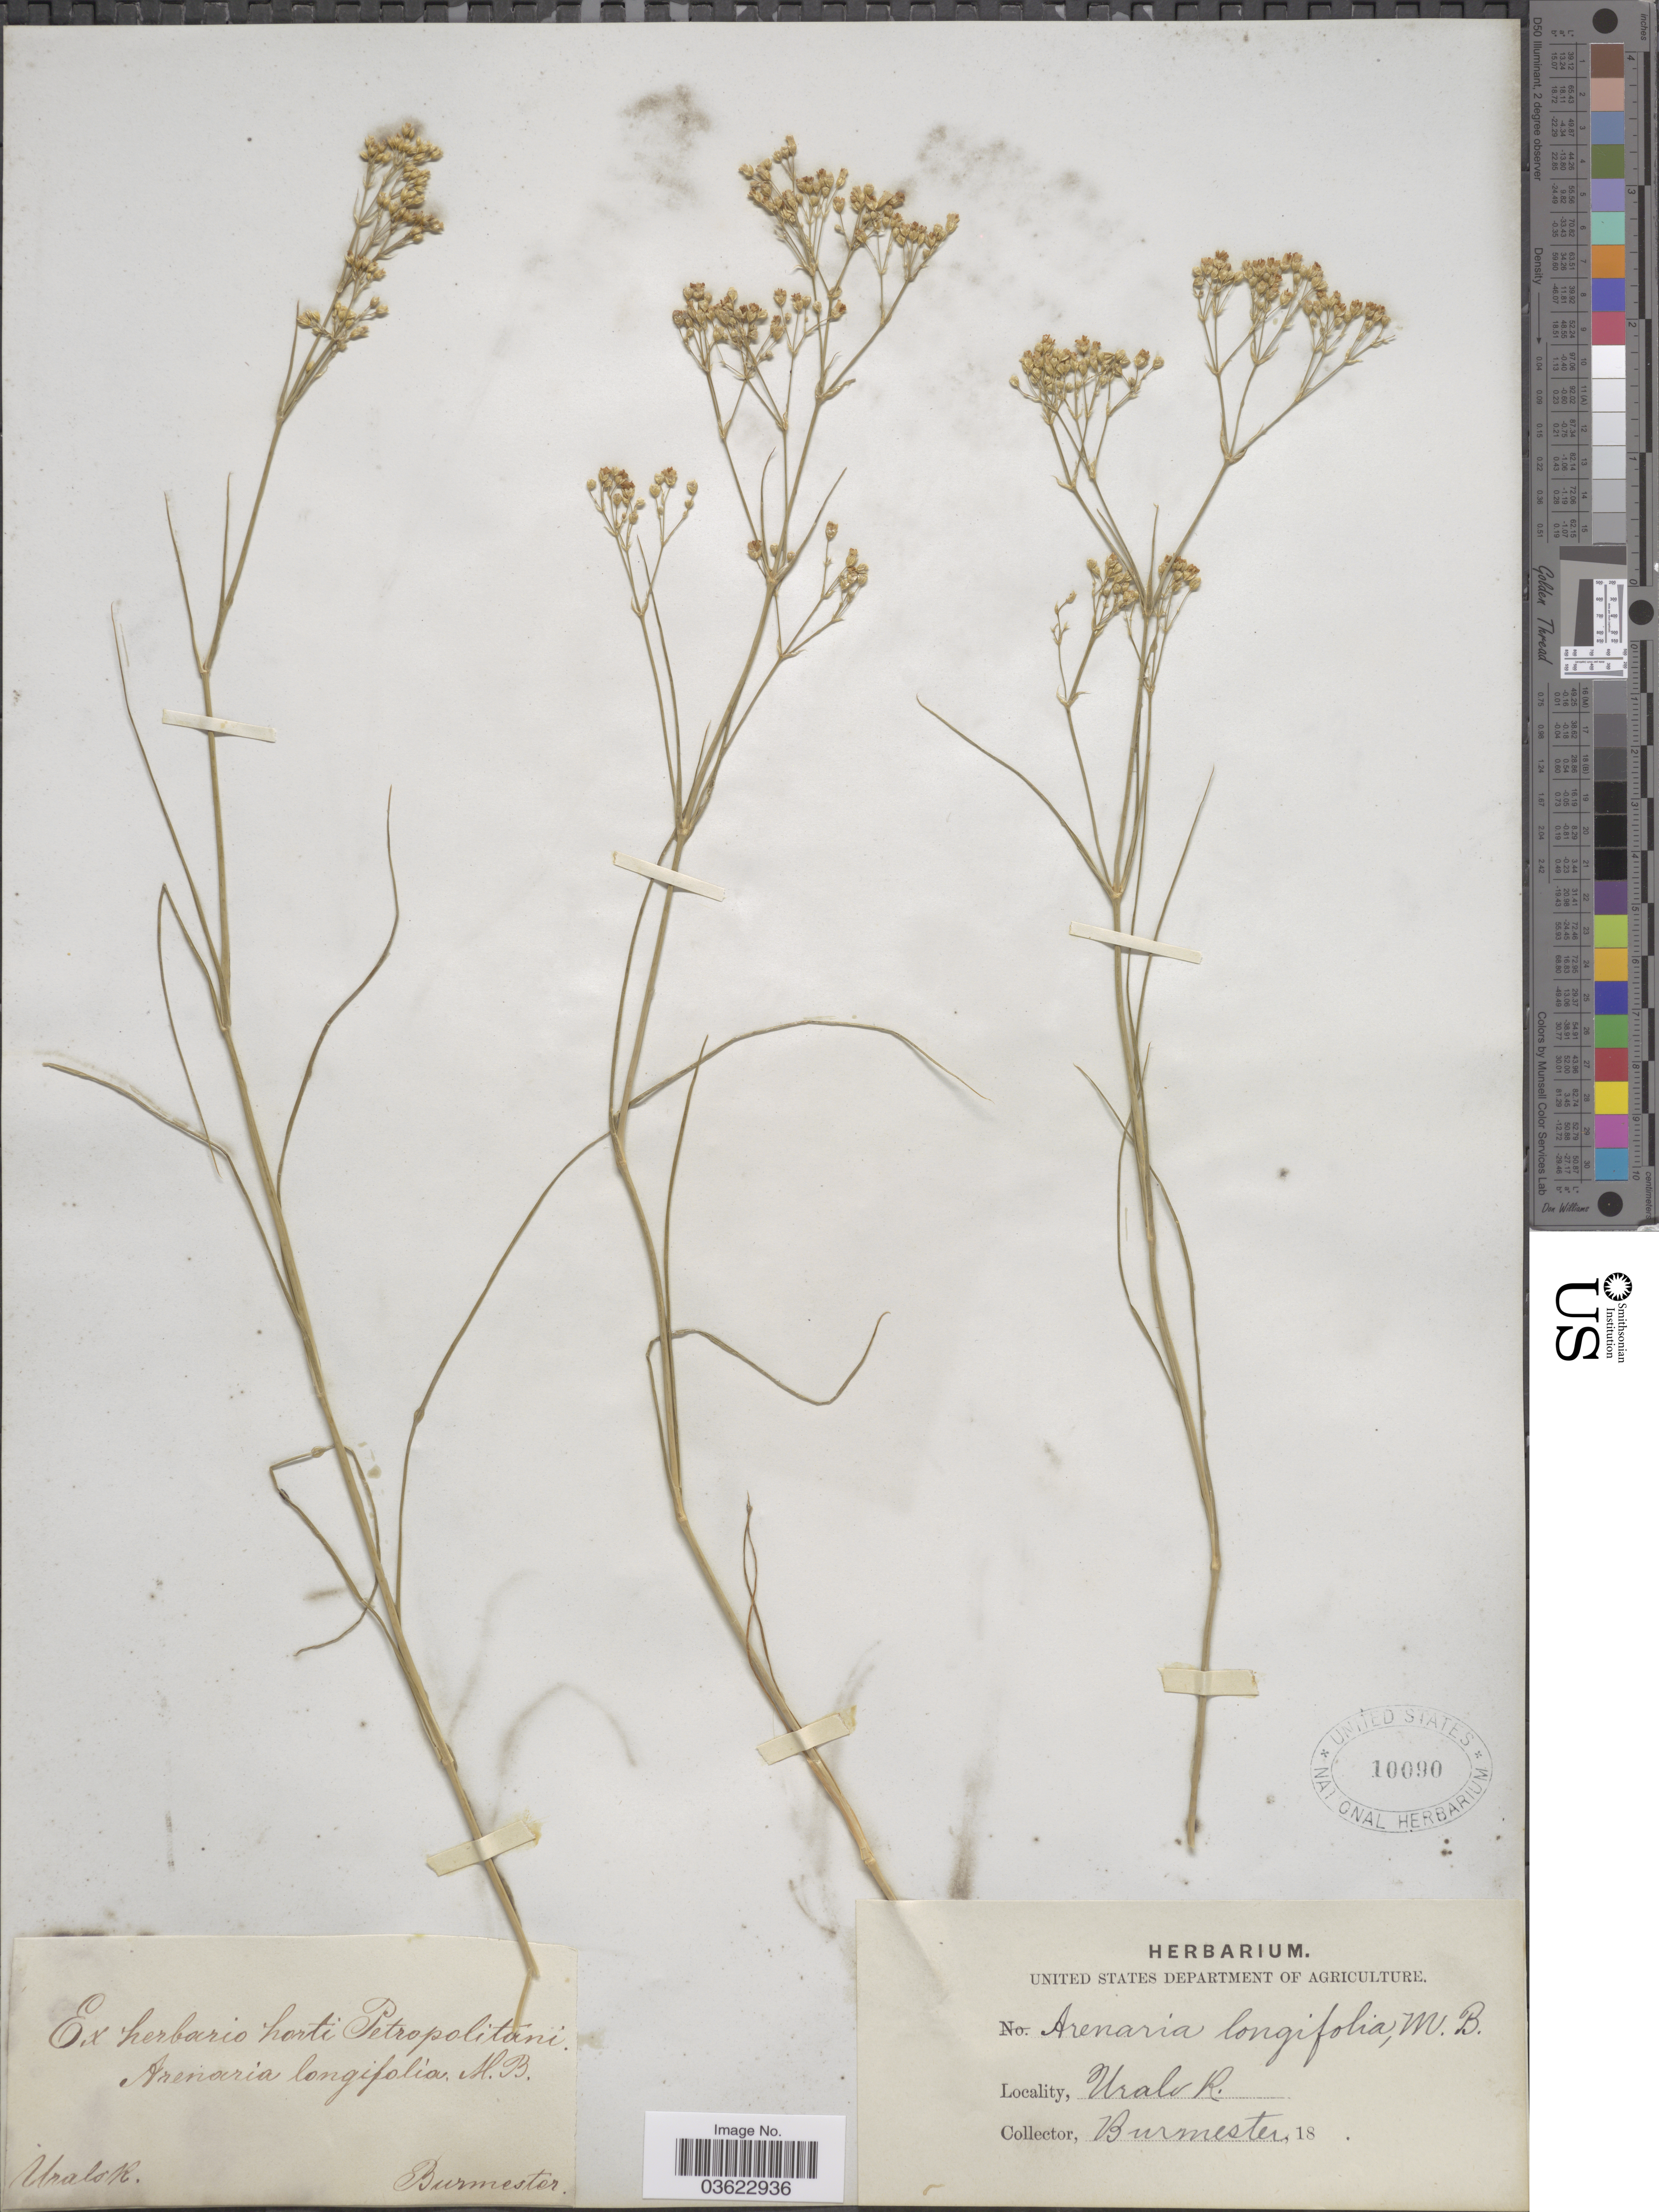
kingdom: Plantae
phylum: Tracheophyta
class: Magnoliopsida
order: Caryophyllales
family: Caryophyllaceae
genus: Eremogone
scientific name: Eremogone longifolia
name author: (M. Bieb.) Fenzl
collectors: Burmester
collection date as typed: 18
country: Russian Federation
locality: Uralsk.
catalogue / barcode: US 10090